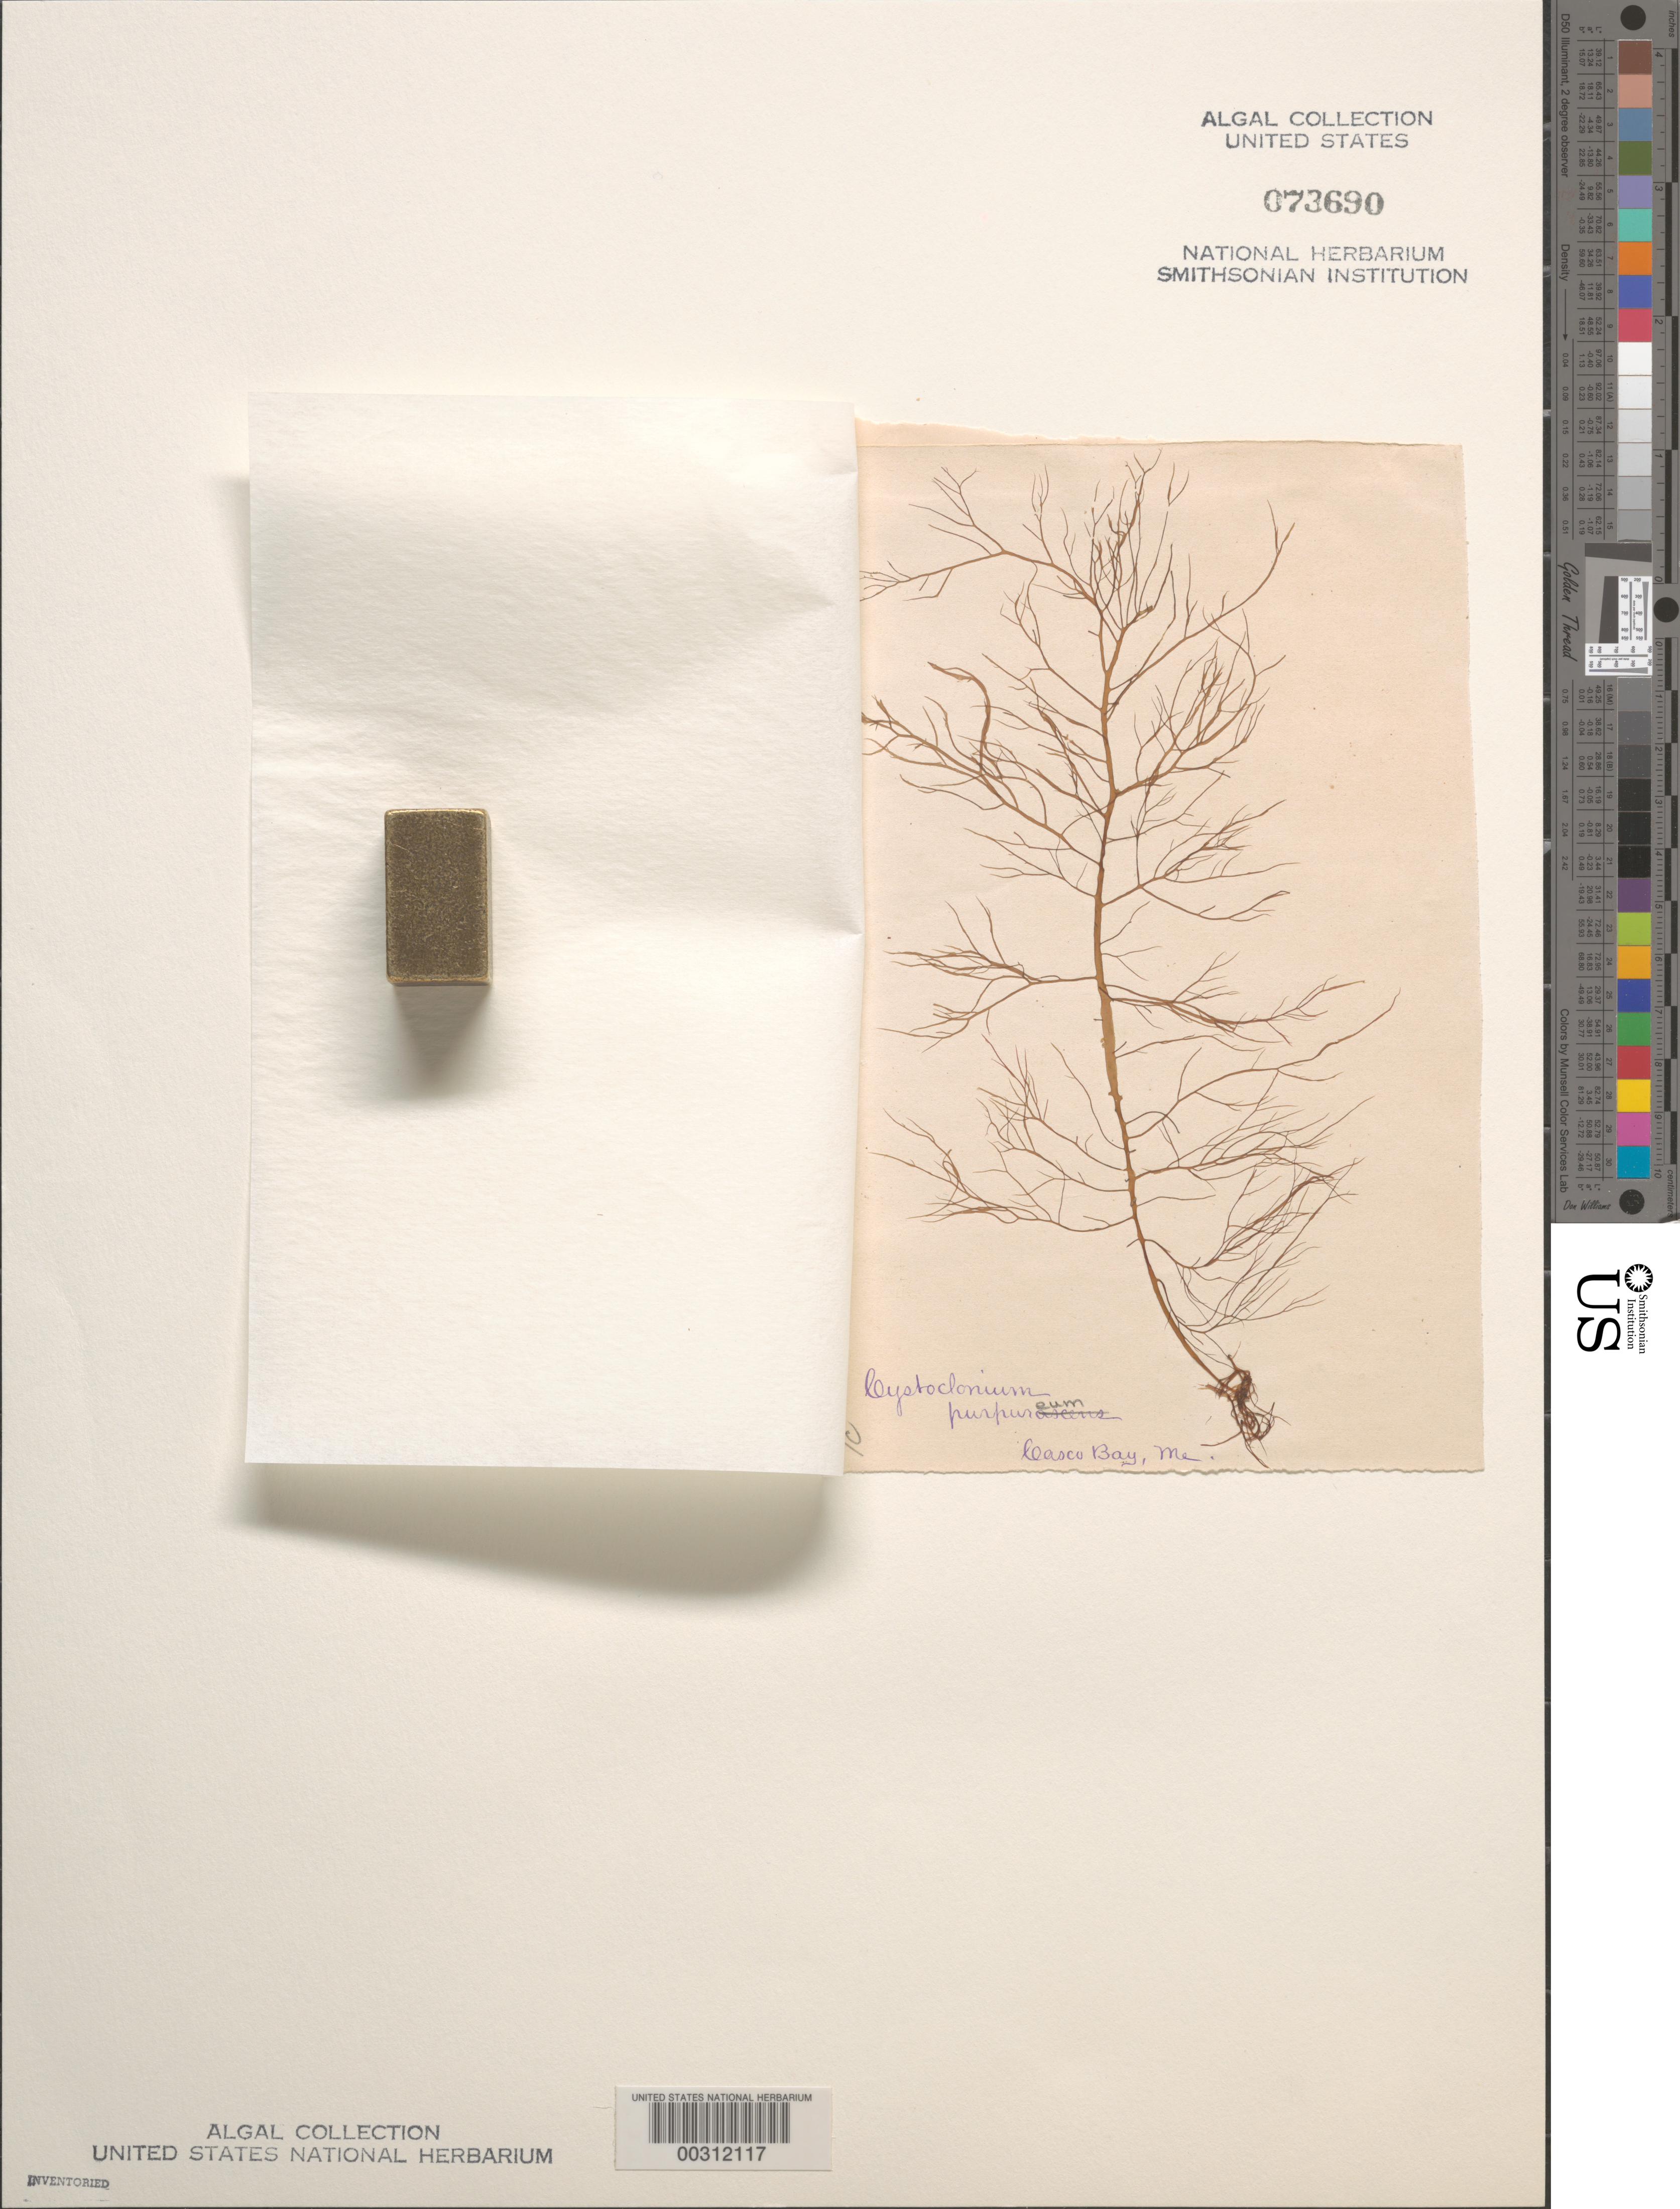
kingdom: Plantae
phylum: Rhodophyta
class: Florideophyceae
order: Gigartinales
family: Cystocloniaceae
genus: Cystoclonium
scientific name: Cystoclonium purpureum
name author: (Huds.) Batters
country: United States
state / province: Maine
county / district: Cumberland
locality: Casco Bay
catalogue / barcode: US 73690